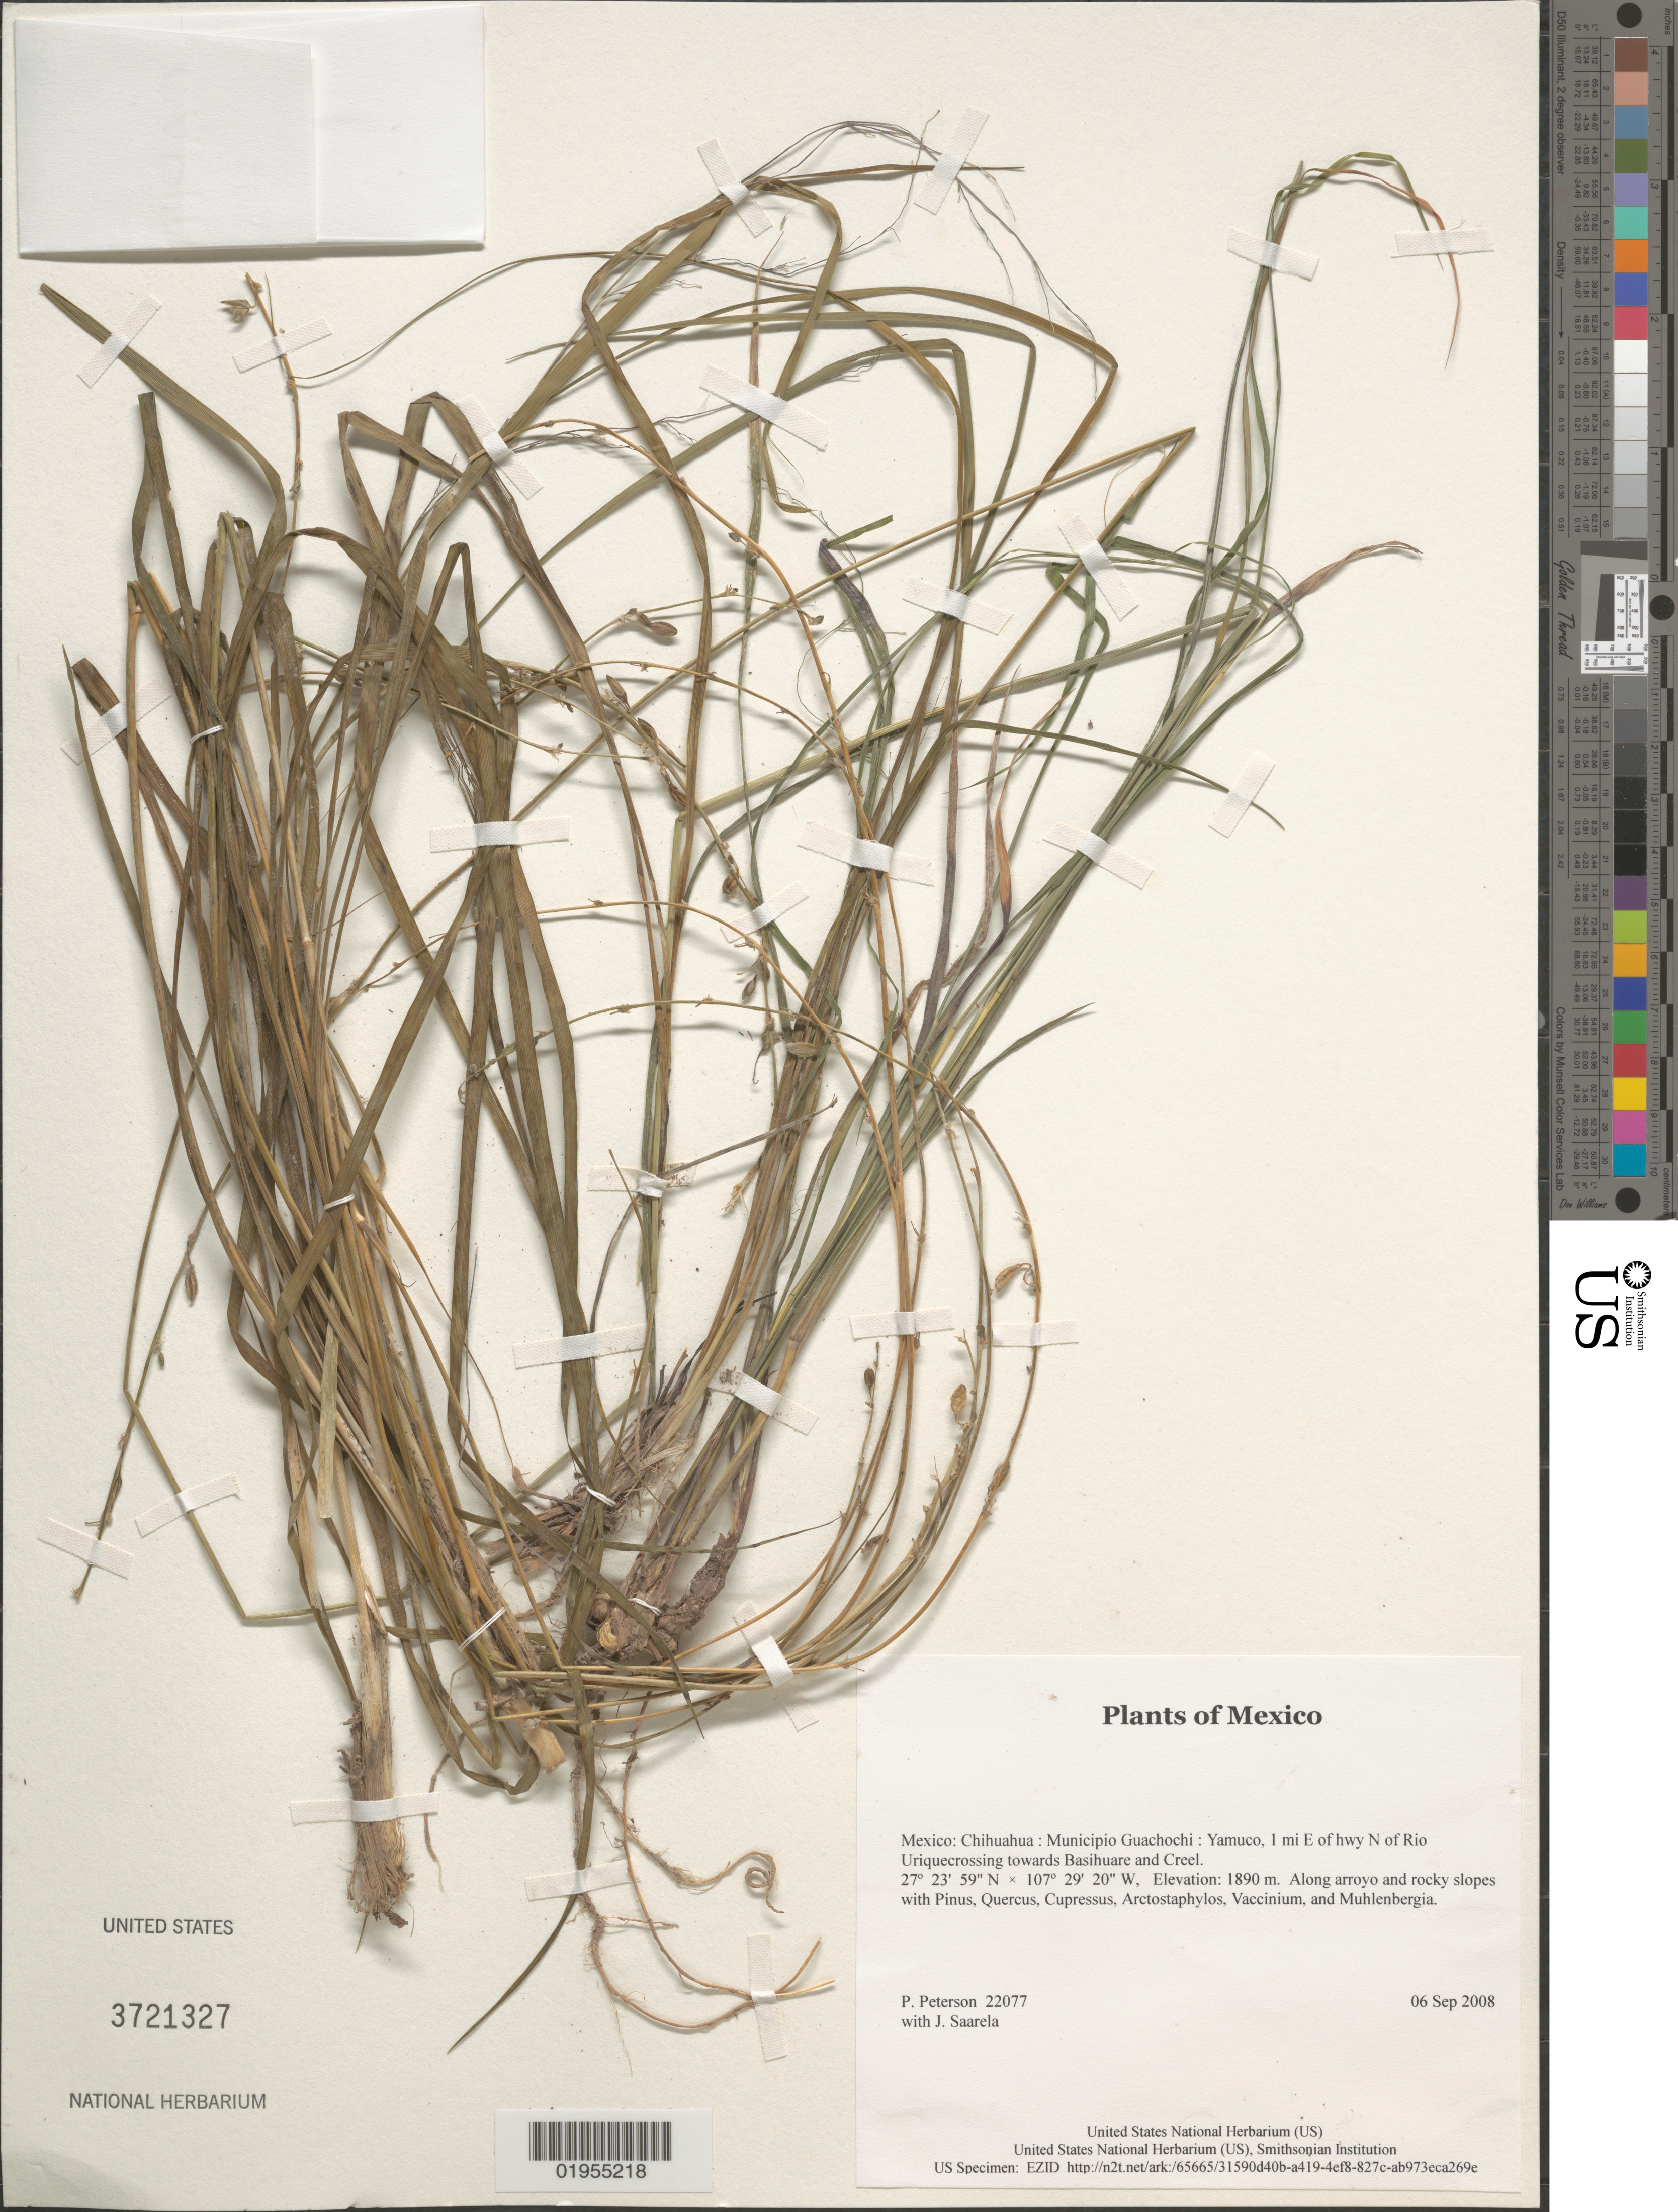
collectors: P. M. Peterson & J. Saarela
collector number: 22077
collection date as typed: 06 Sep 2008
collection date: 2008-09-06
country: Mexico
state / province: Chihuahua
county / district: Municipio Guachochi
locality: Yamuco, 1 mi E of hwy N of Rio Uriquecrossing towards Basihuare and Creel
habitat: Along arroyo and rocky slopes with Pinus, Quercus, Cupressus, Arctostaphylos, Vaccinium, and Muhlenbergia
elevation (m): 1890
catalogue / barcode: US 3721327